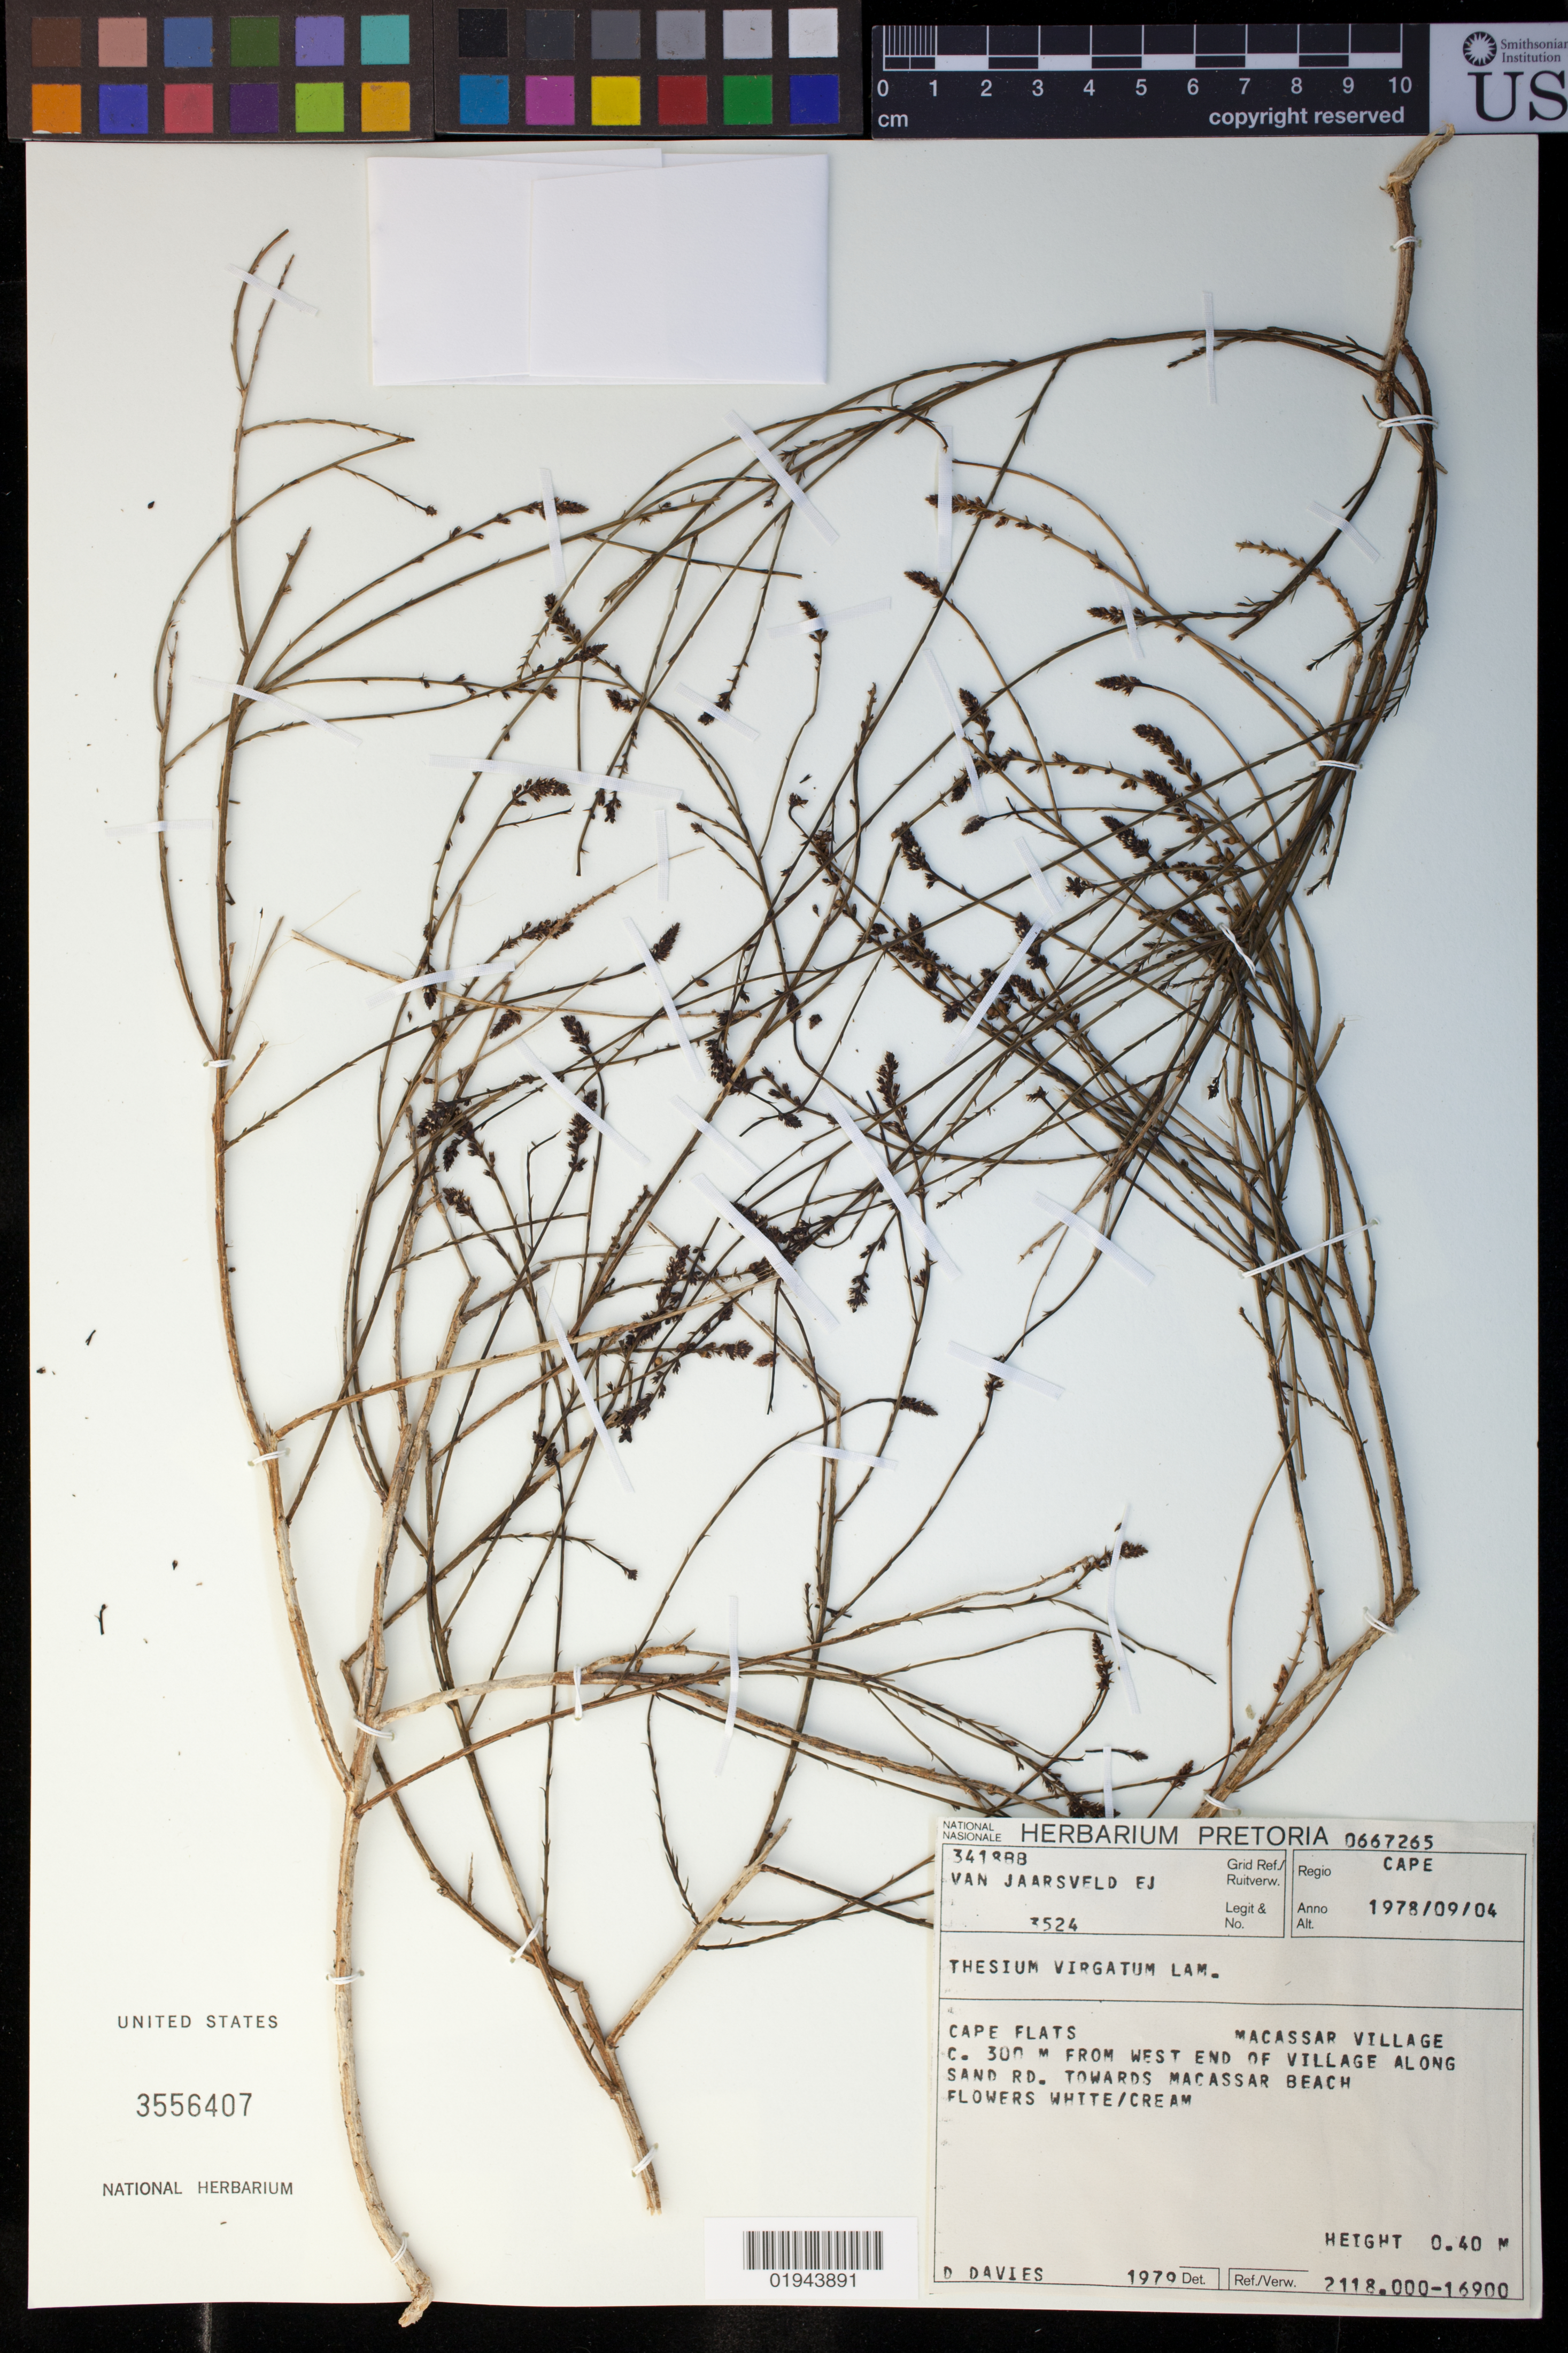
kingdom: Plantae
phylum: Tracheophyta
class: Magnoliopsida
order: Santalales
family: Thesiaceae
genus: Thesium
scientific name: Thesium virgatum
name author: Lam.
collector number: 3524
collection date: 1978-09-04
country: South Africa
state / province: Western Cape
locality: Cape Flats Macassar Village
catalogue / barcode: US 3556407